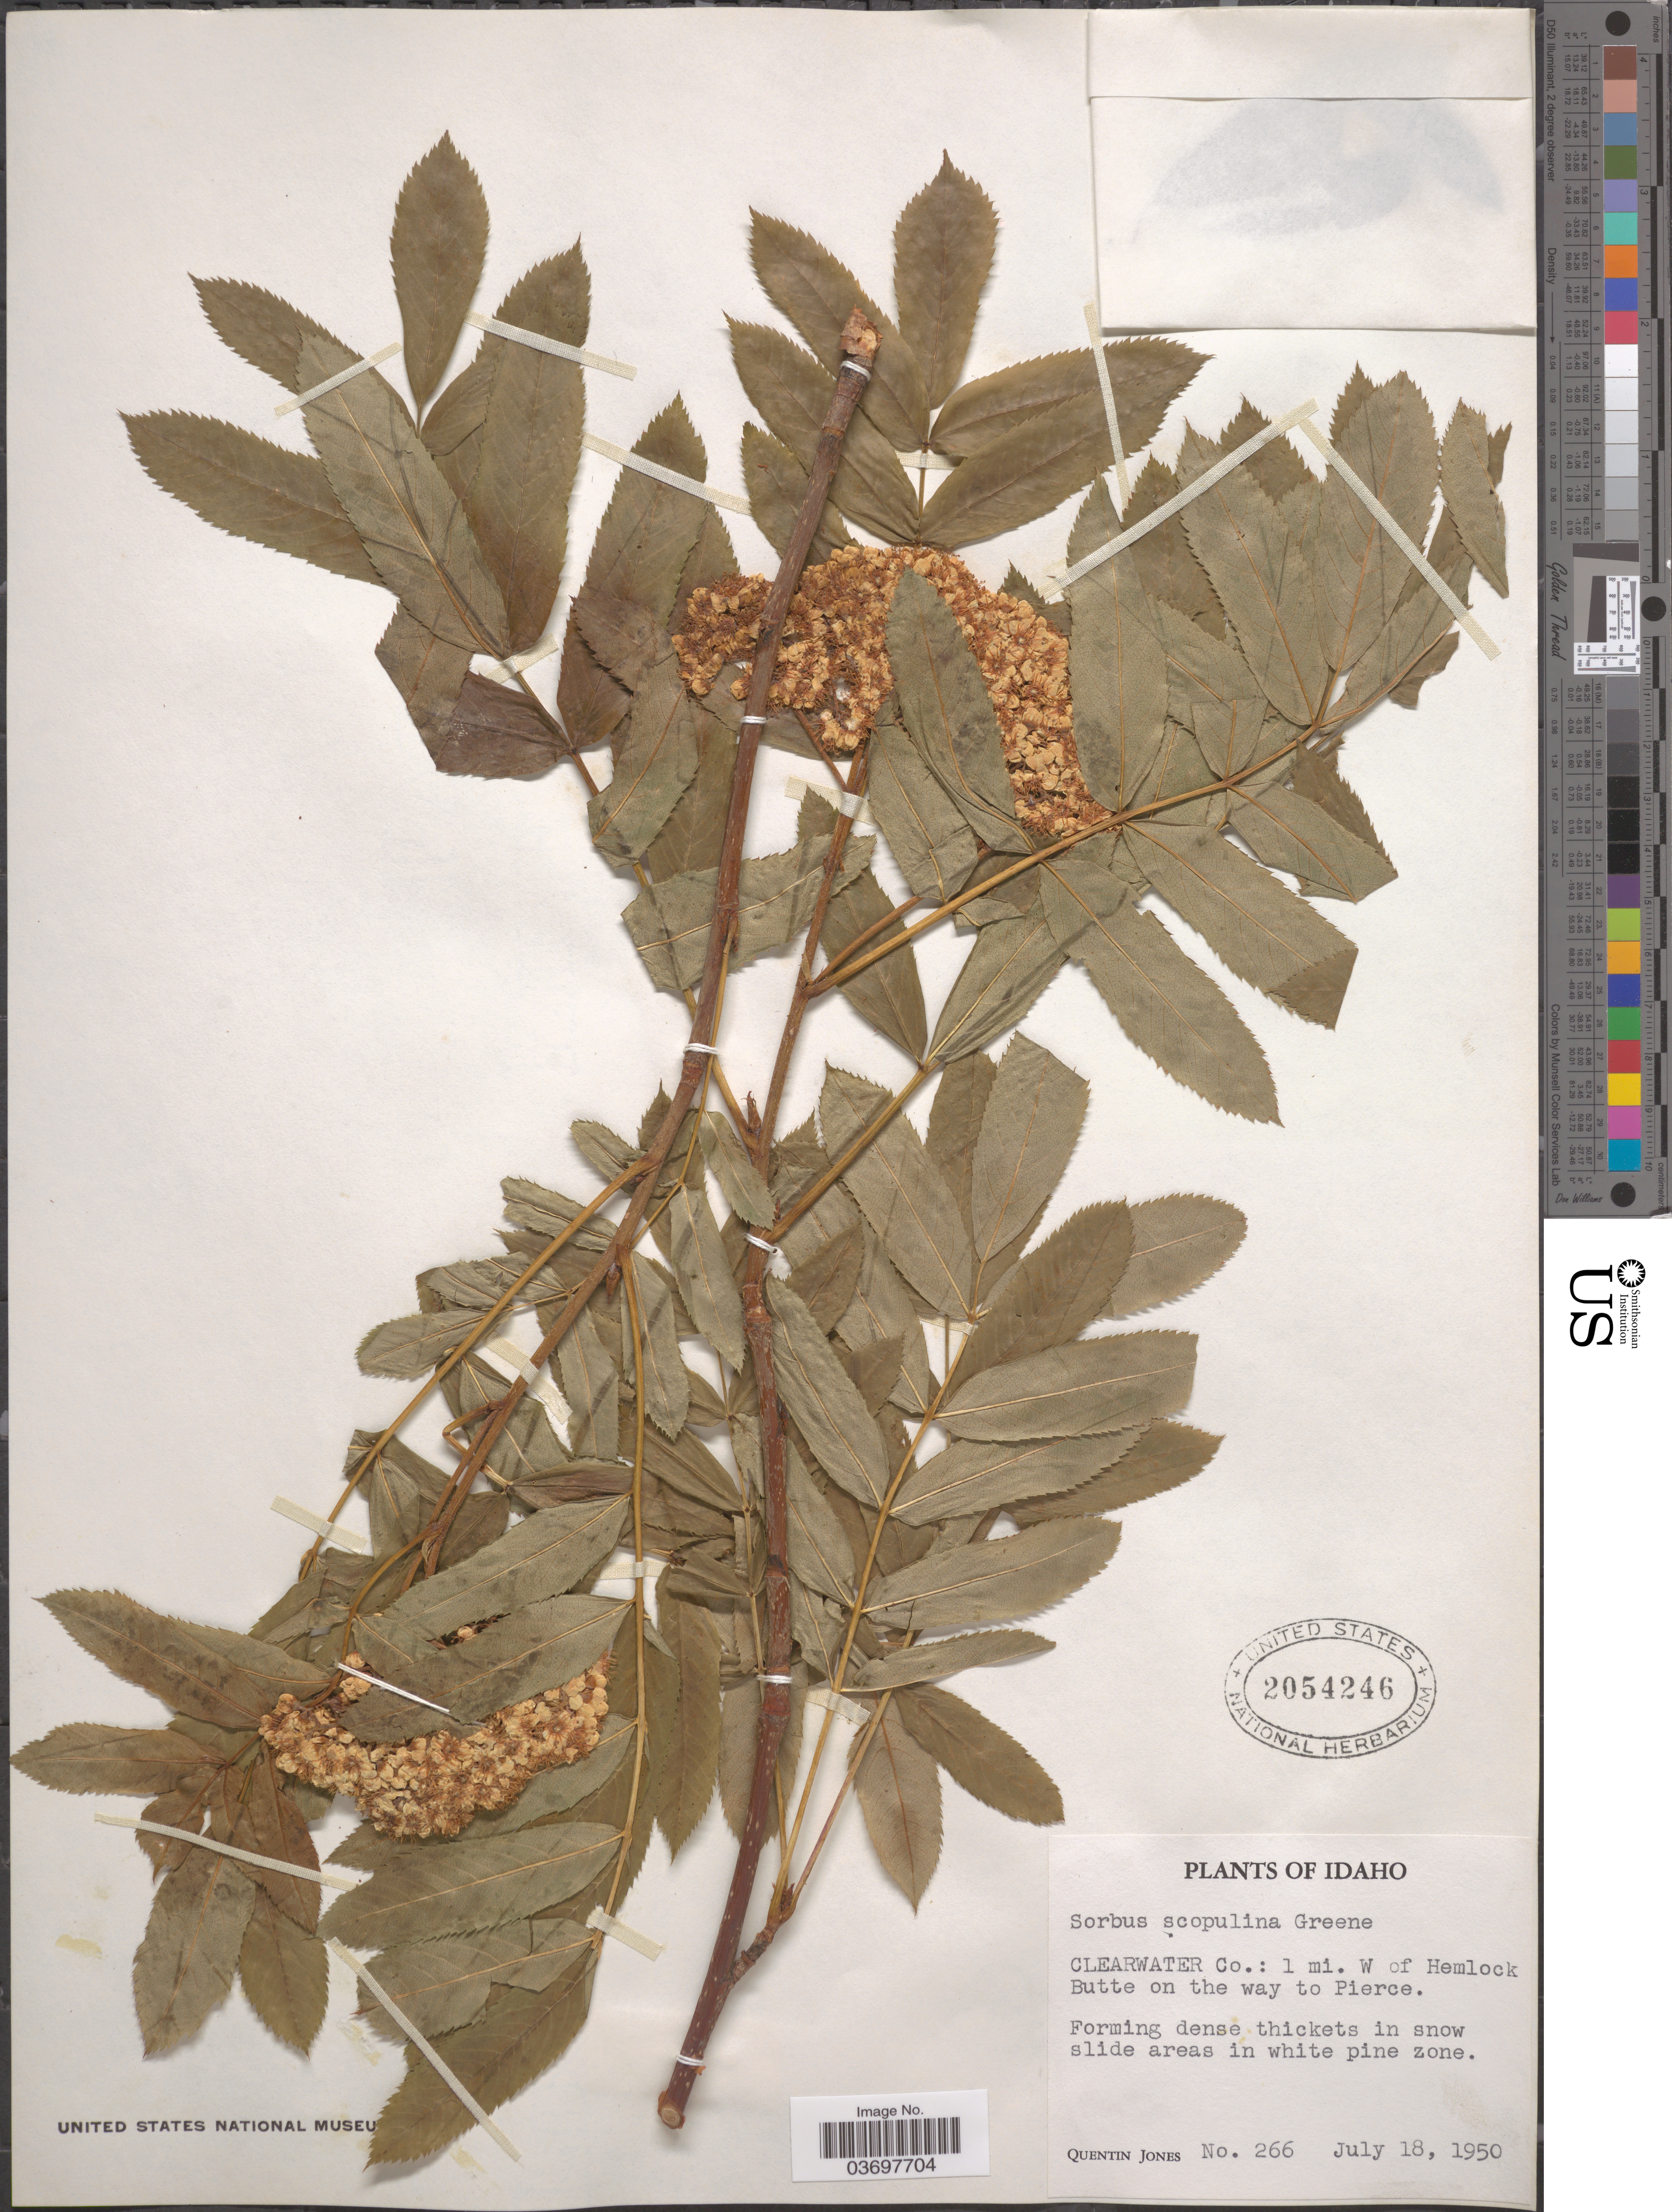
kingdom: Plantae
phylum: Tracheophyta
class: Magnoliopsida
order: Rosales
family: Rosaceae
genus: Sorbus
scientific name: Sorbus scopulina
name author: Greene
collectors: Q. Jones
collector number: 266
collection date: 1950-07-18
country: United States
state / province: Idaho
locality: Clearwater Co.: 1 mi. W of Hemlock Butte on the way to Pierce.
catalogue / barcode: US 2054246